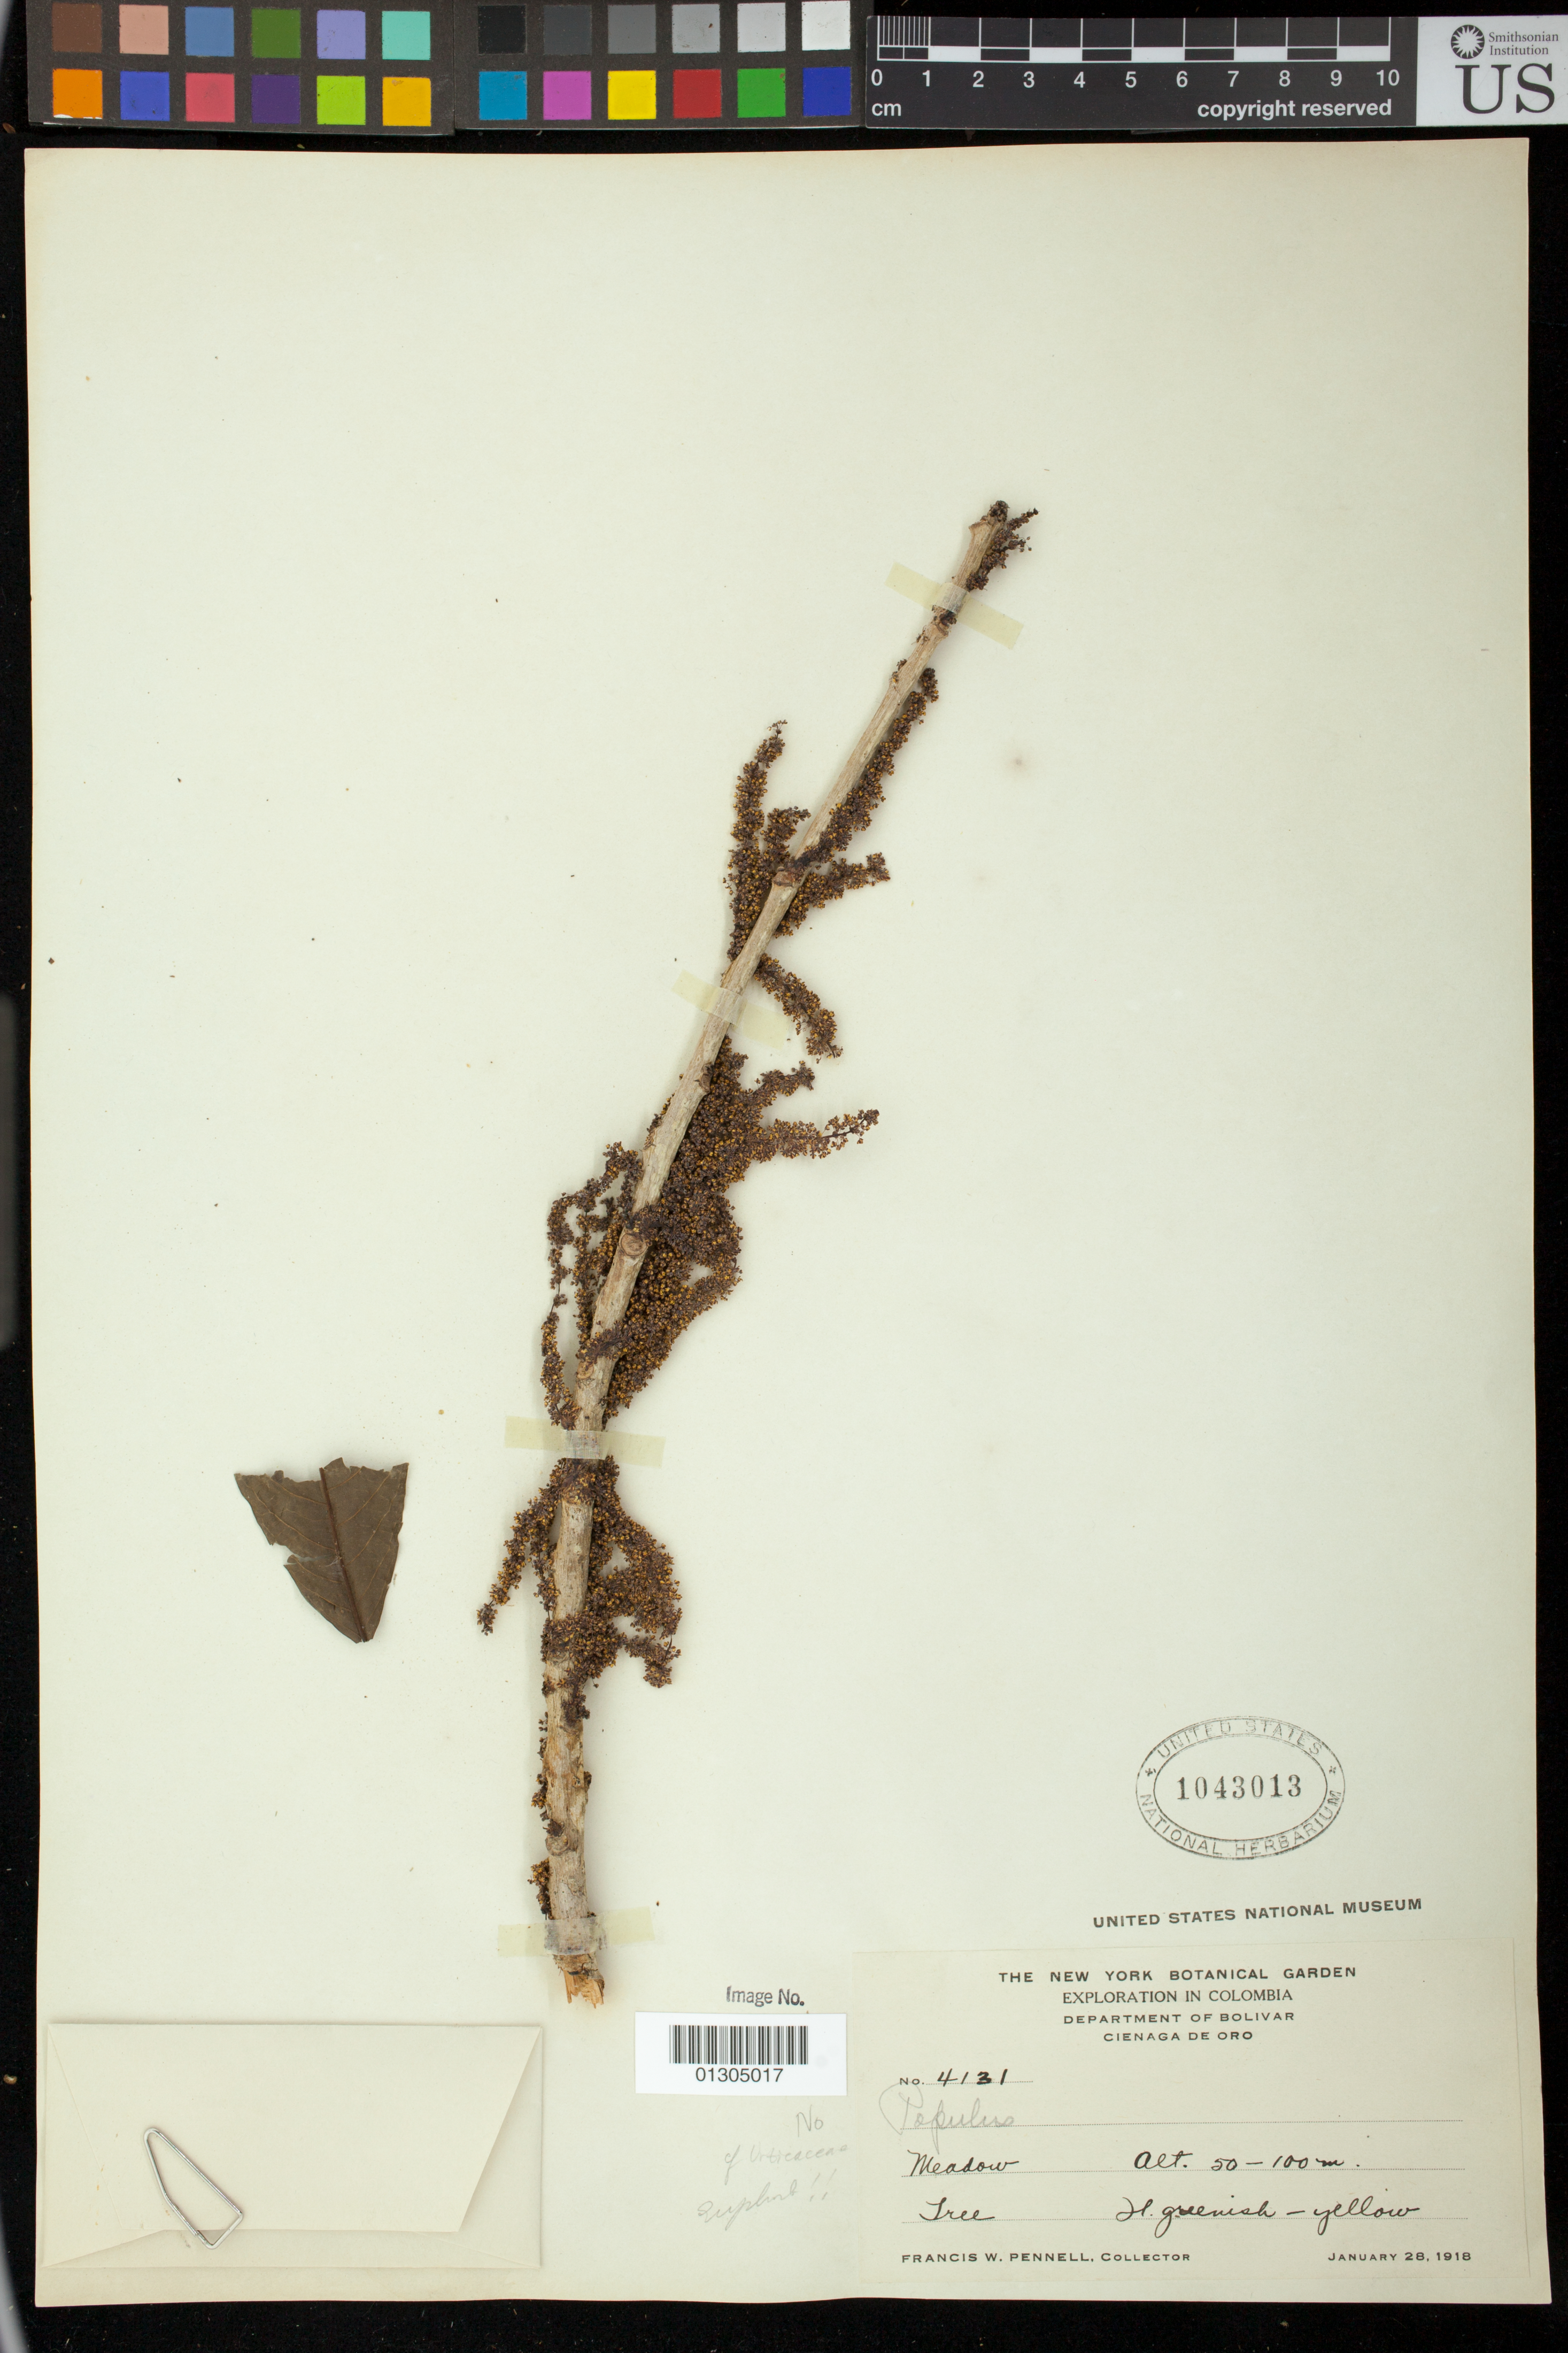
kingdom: Plantae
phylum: Tracheophyta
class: Magnoliopsida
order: Malpighiales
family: Euphorbiaceae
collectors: F. W. Pennell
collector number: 4131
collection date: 1918-01-28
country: Colombia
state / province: Córdoba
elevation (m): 50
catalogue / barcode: US 1043013